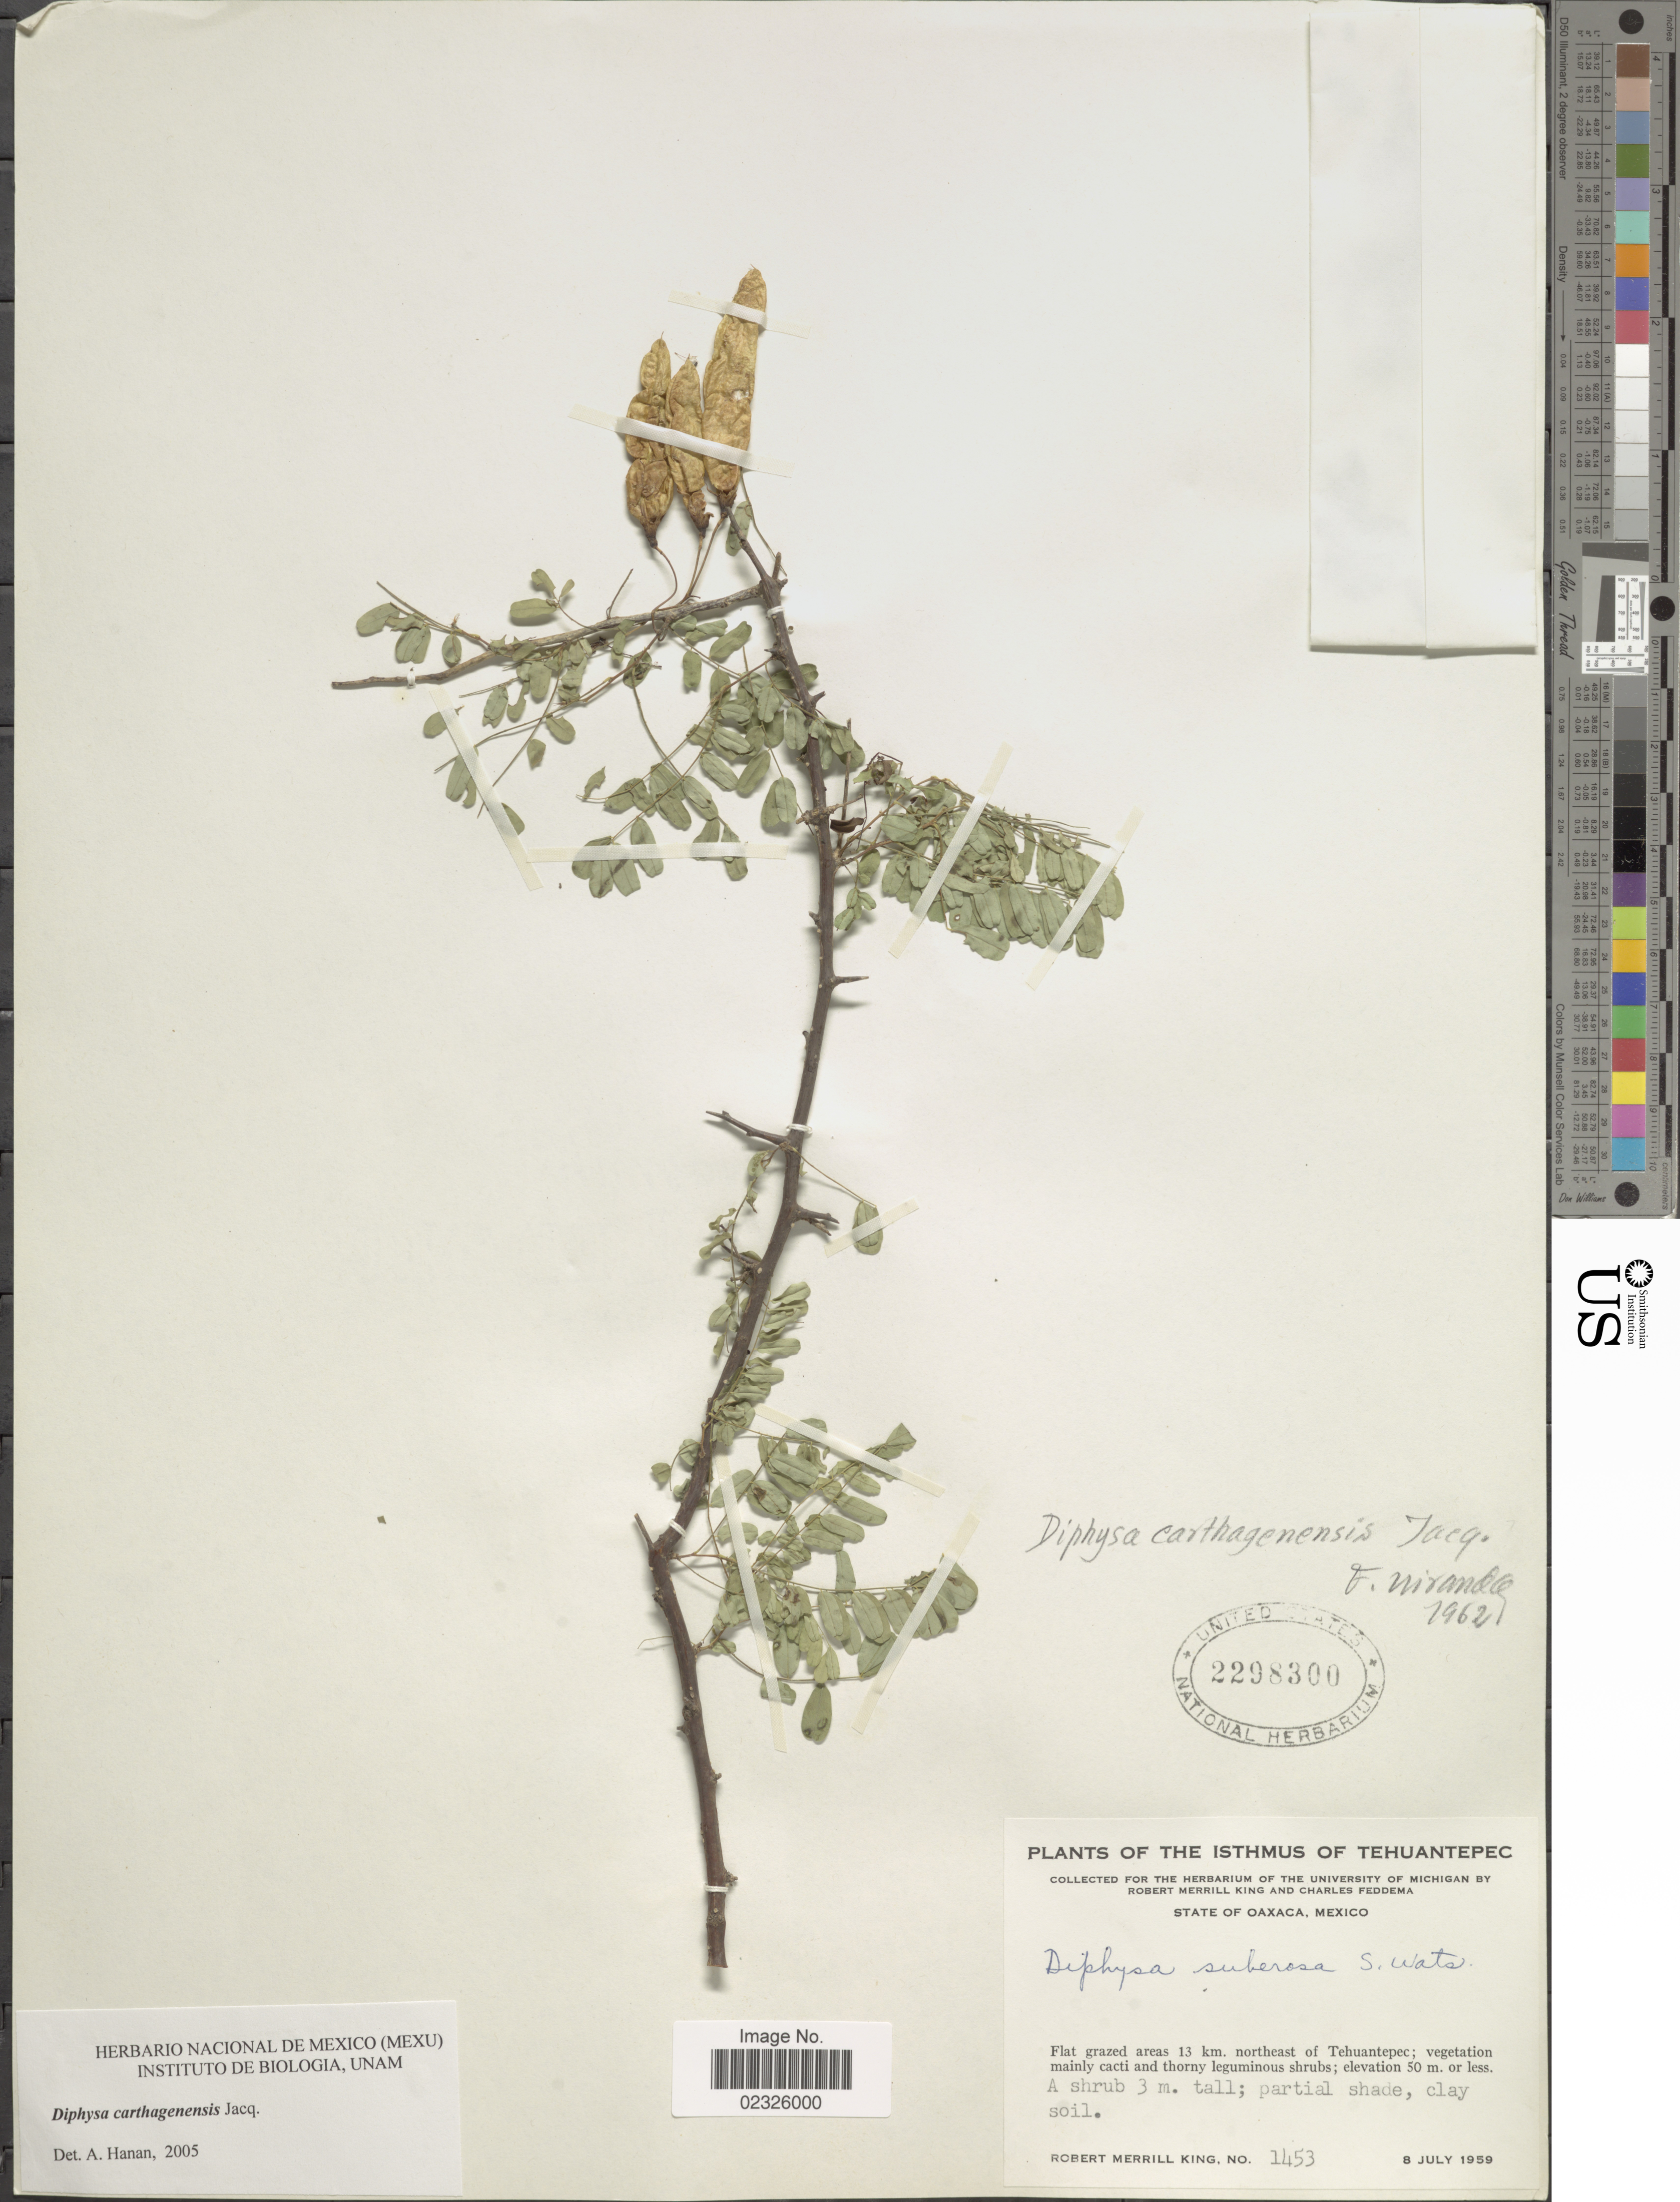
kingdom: Plantae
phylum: Tracheophyta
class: Magnoliopsida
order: Fabales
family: Fabaceae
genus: Diphysa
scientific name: Diphysa carthagenensis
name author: Jacq.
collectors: R. M. King & C. Feddema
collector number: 1453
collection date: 1959-07-08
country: Mexico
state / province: Oaxaca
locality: Flat grazed areas 13 km. northeast of Tehuantepec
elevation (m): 50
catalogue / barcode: US 2298300